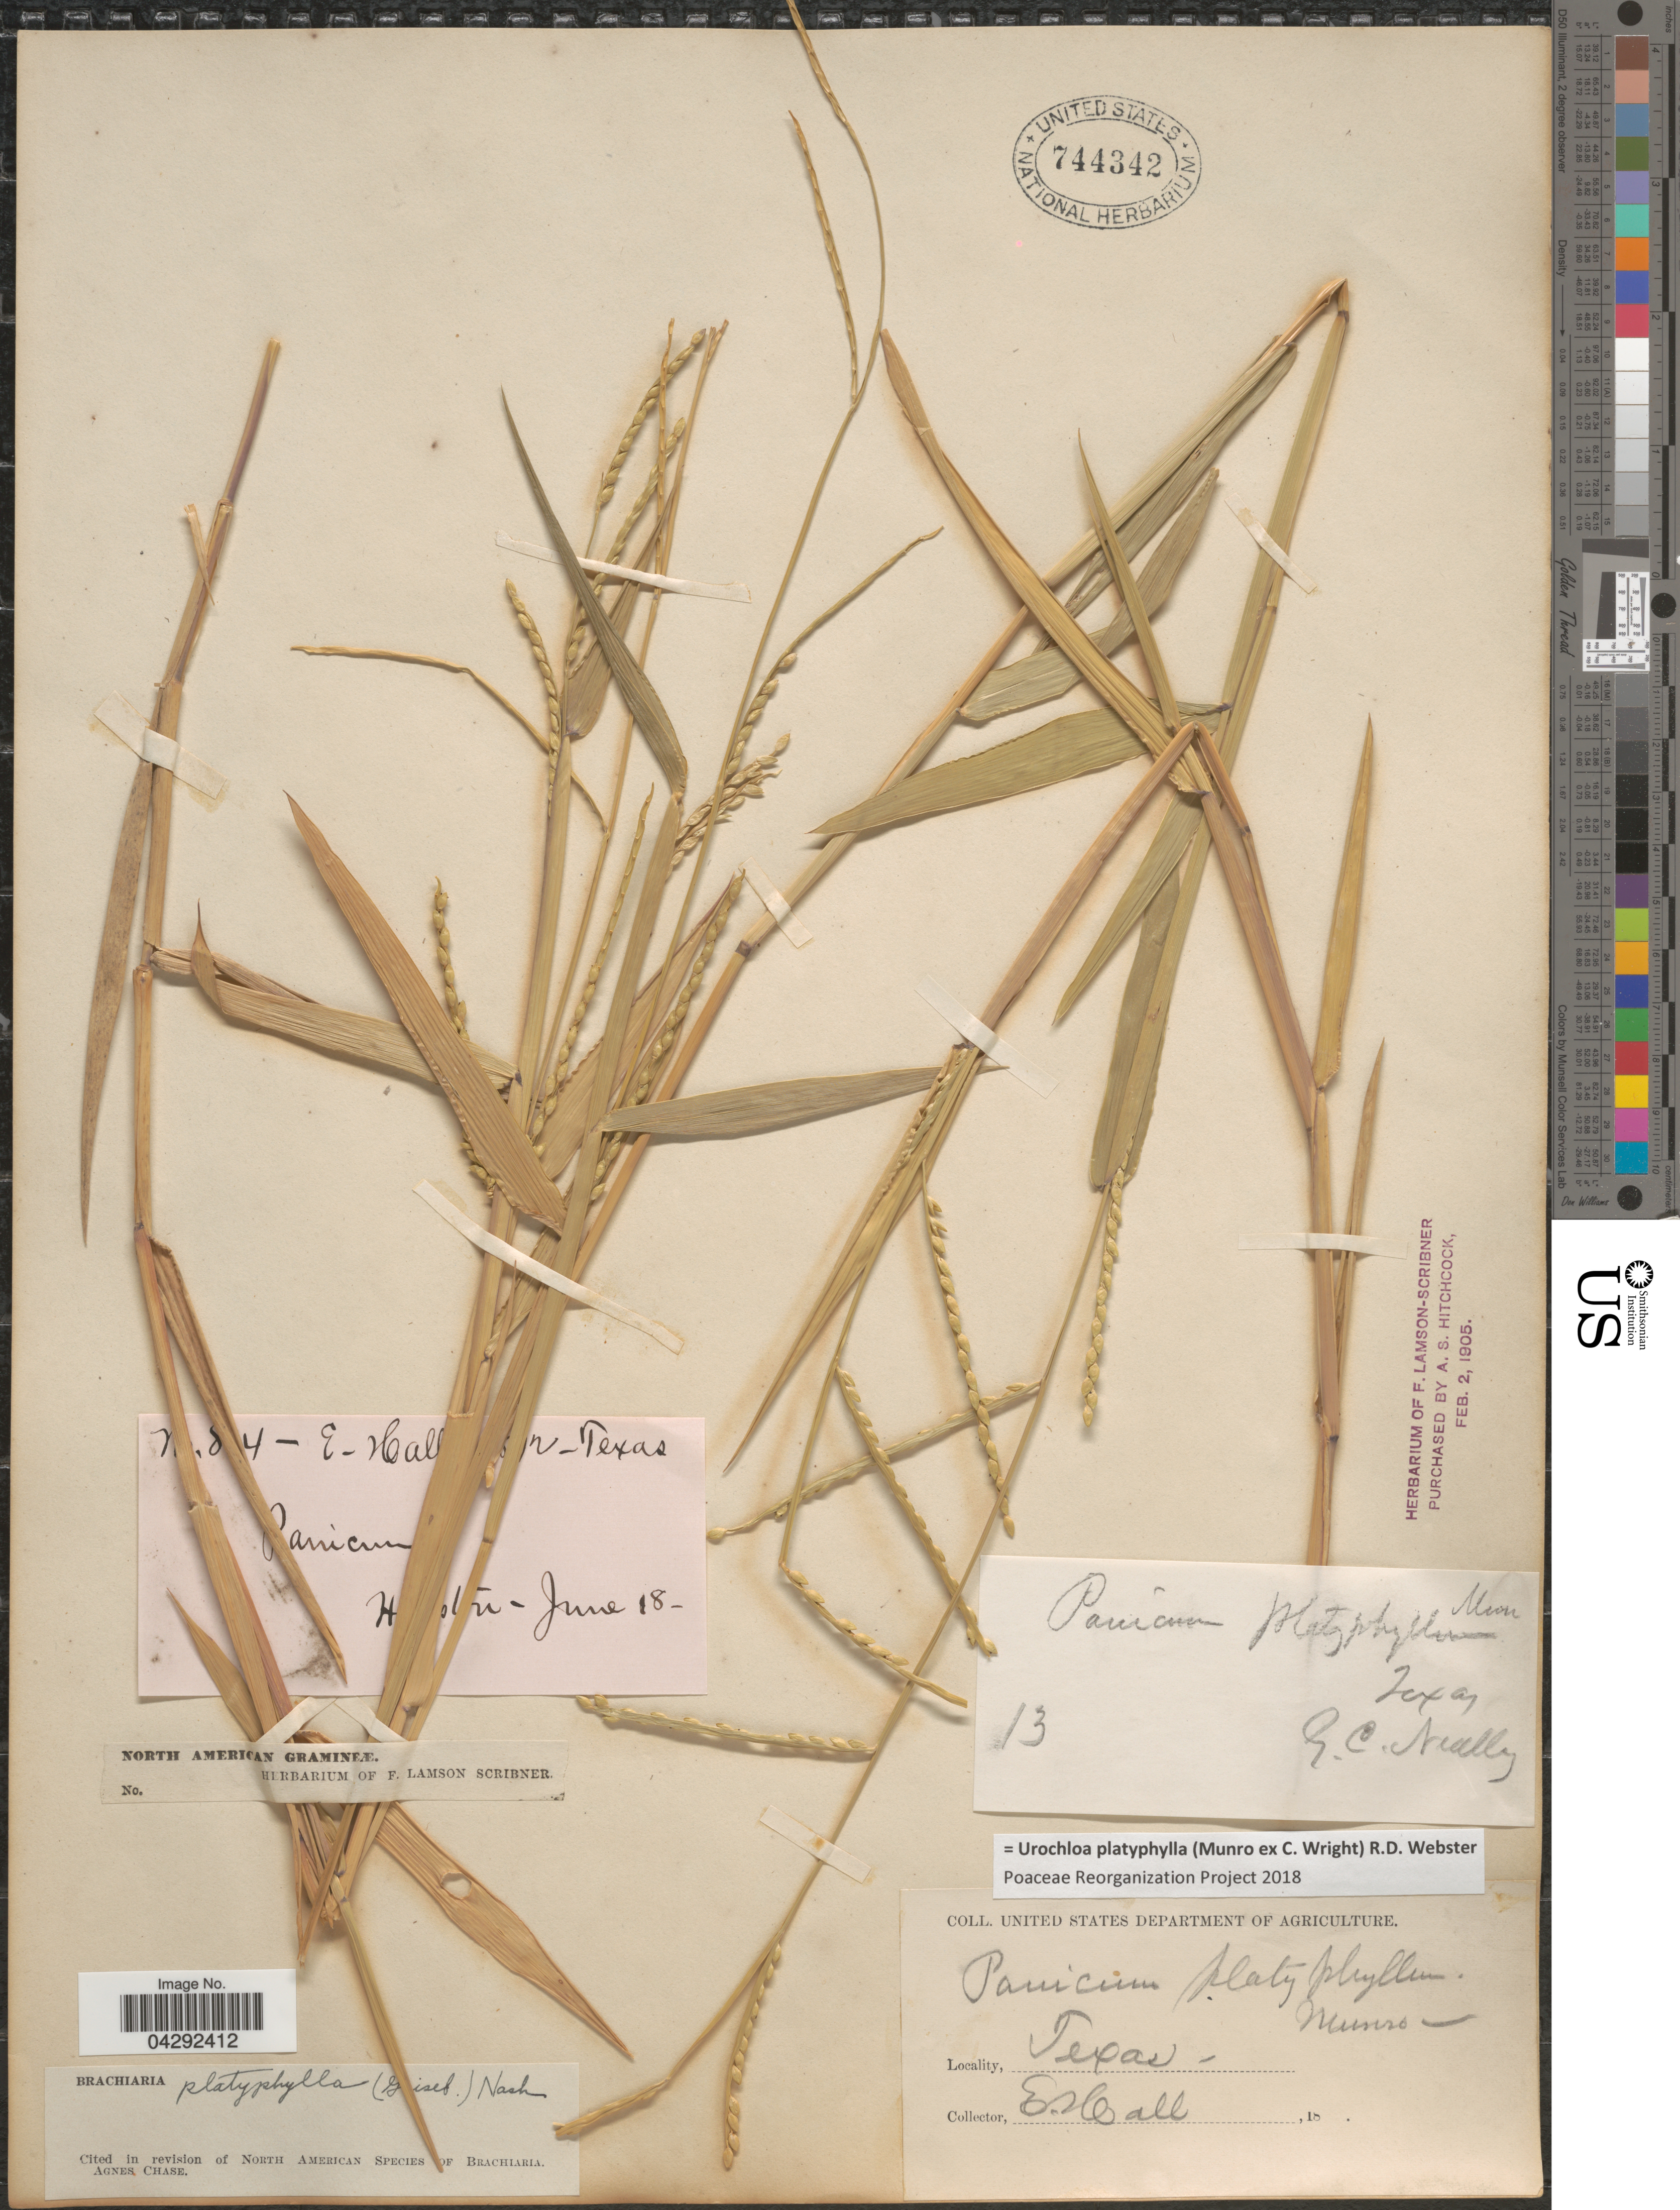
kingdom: Plantae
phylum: Tracheophyta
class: Liliopsida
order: Poales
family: Poaceae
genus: Urochloa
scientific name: Urochloa platyphylla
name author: (Munro ex C. Wright) R.D. Webster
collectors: E. Hall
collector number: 84*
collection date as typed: Transcribed d/m/y: /6/18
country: United States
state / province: Texas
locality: H [illegible text]n.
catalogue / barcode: US 744342